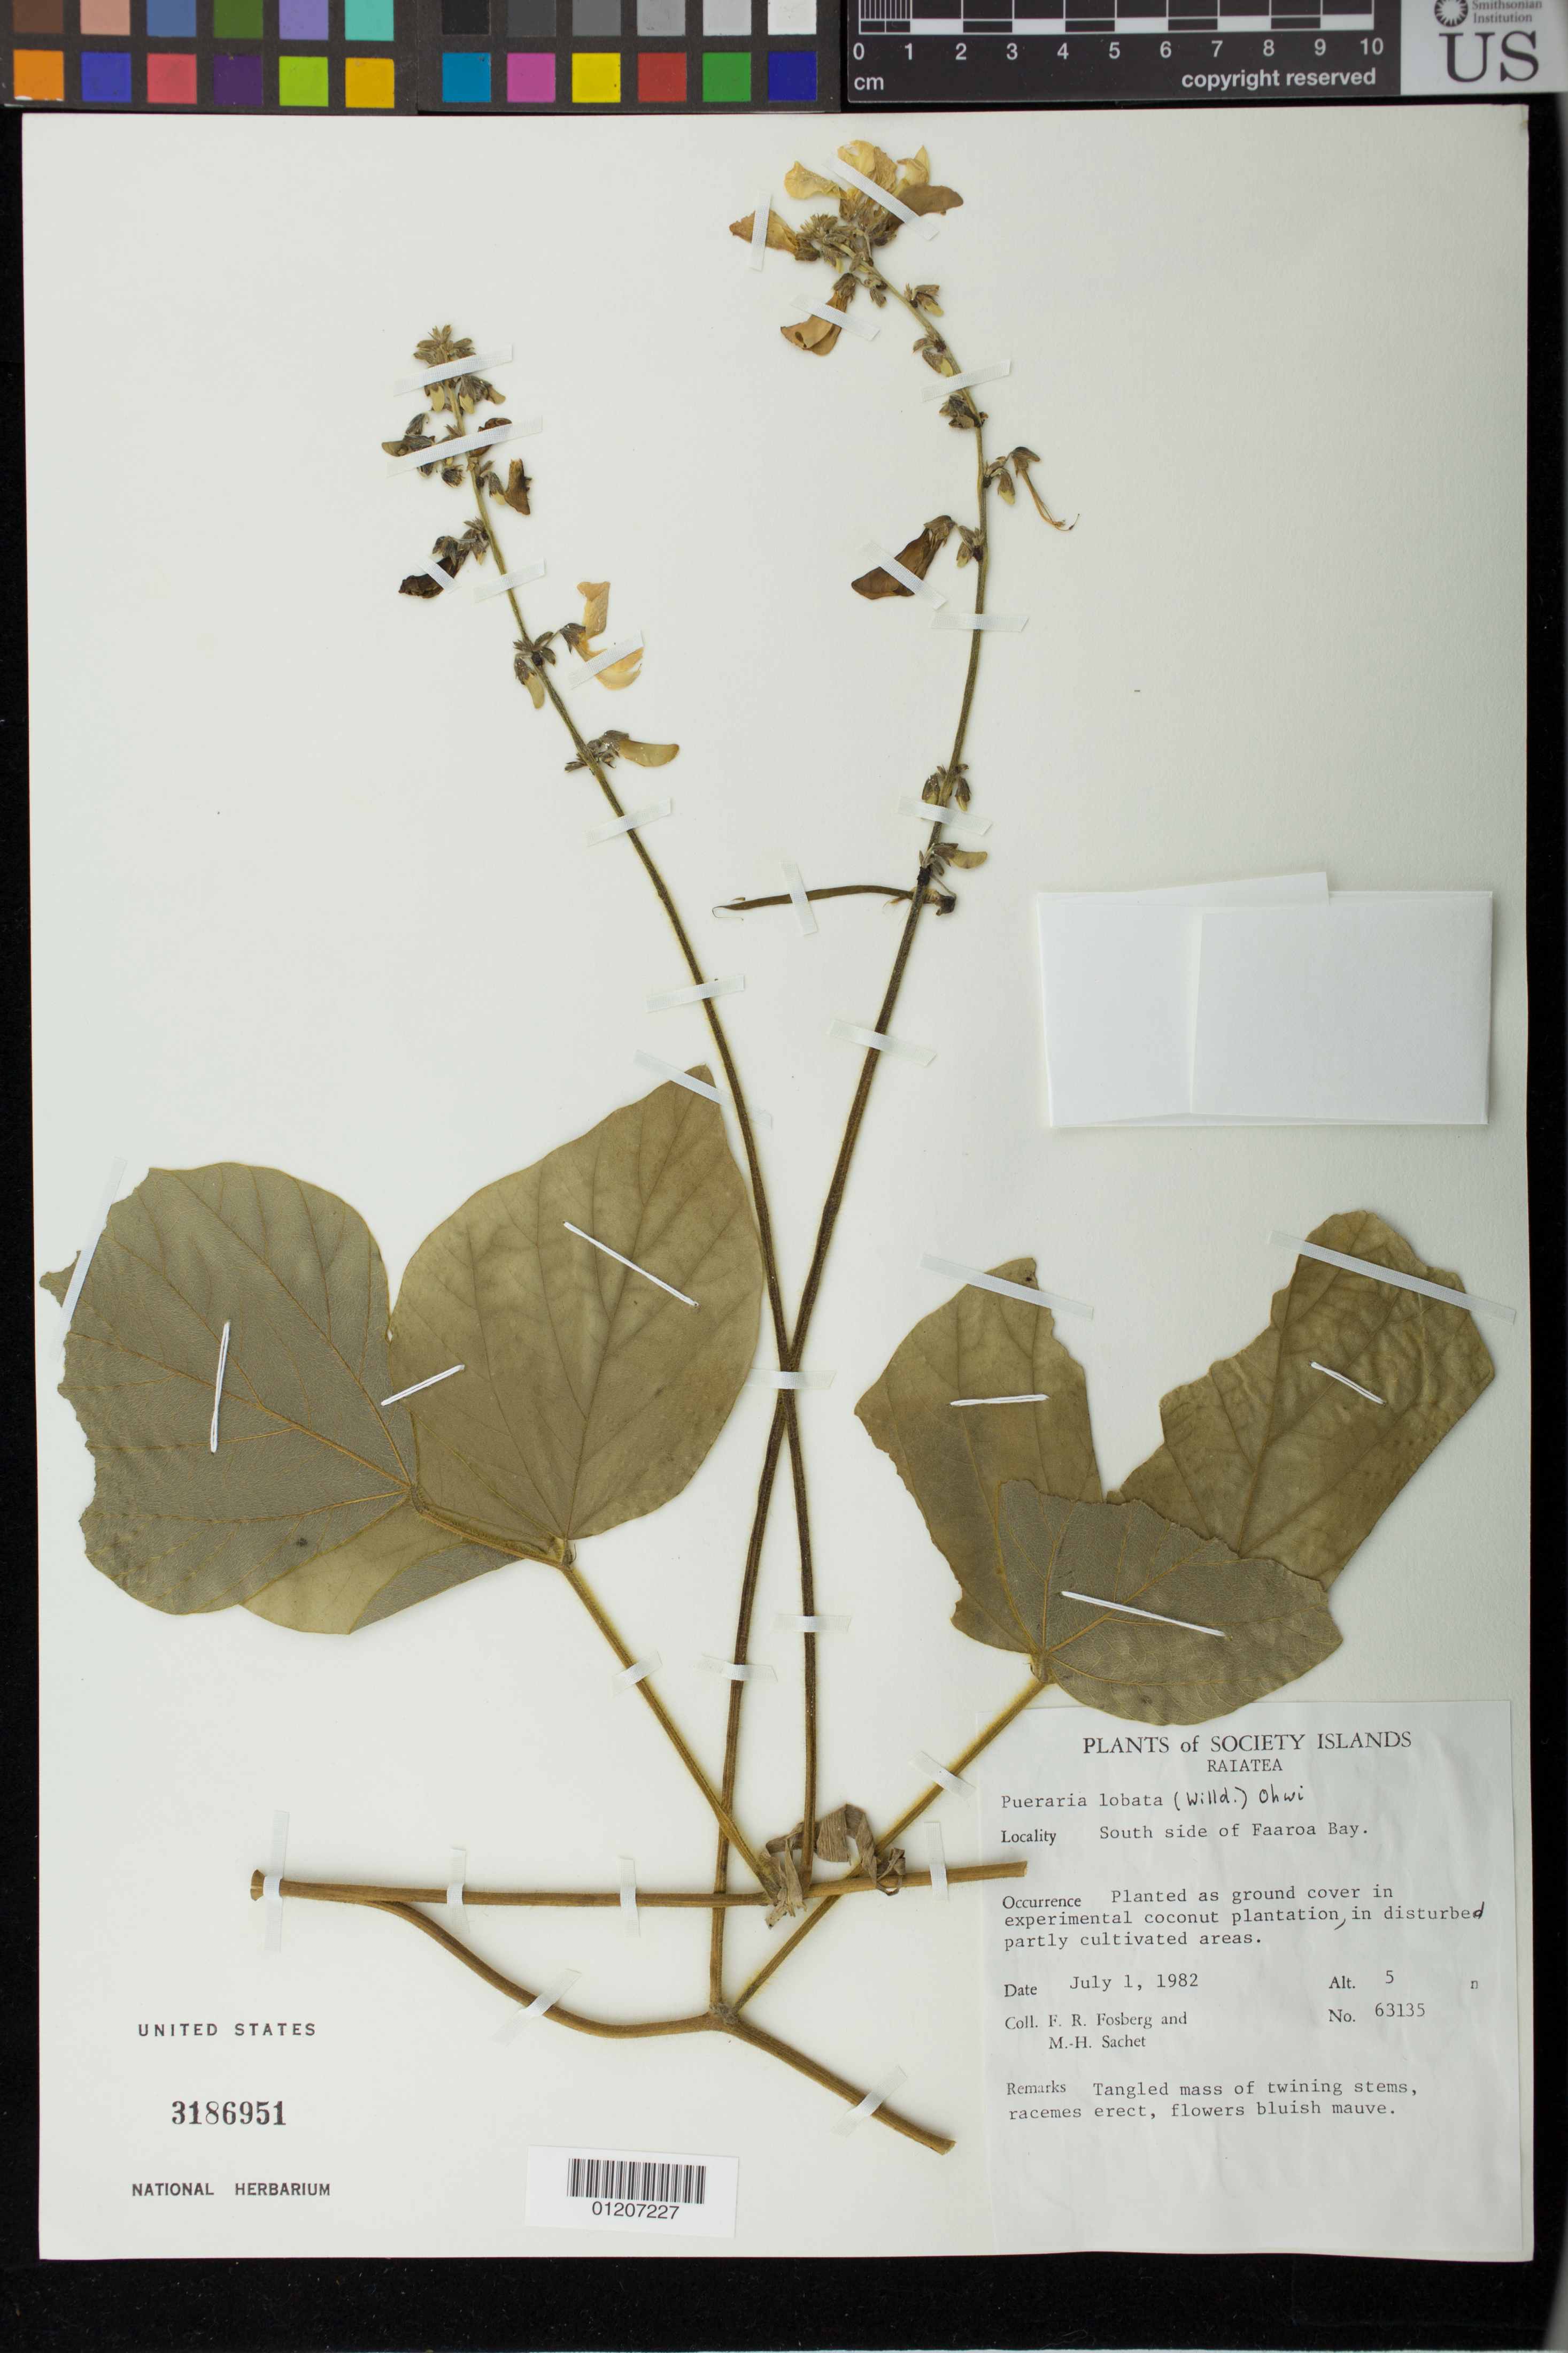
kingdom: Plantae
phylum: Tracheophyta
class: Magnoliopsida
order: Fabales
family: Fabaceae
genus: Pueraria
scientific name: Pueraria lobata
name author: (Willd.) Ohwi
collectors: F.R. Fosberg & M.-H. Sachet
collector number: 63135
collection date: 1982-07-01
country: French Polynesia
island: Raiatea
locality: South side of Faaroa Bay.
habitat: In experimental cocunut plantation, in disturbed partly cultivated areas.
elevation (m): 5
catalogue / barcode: US 3186951